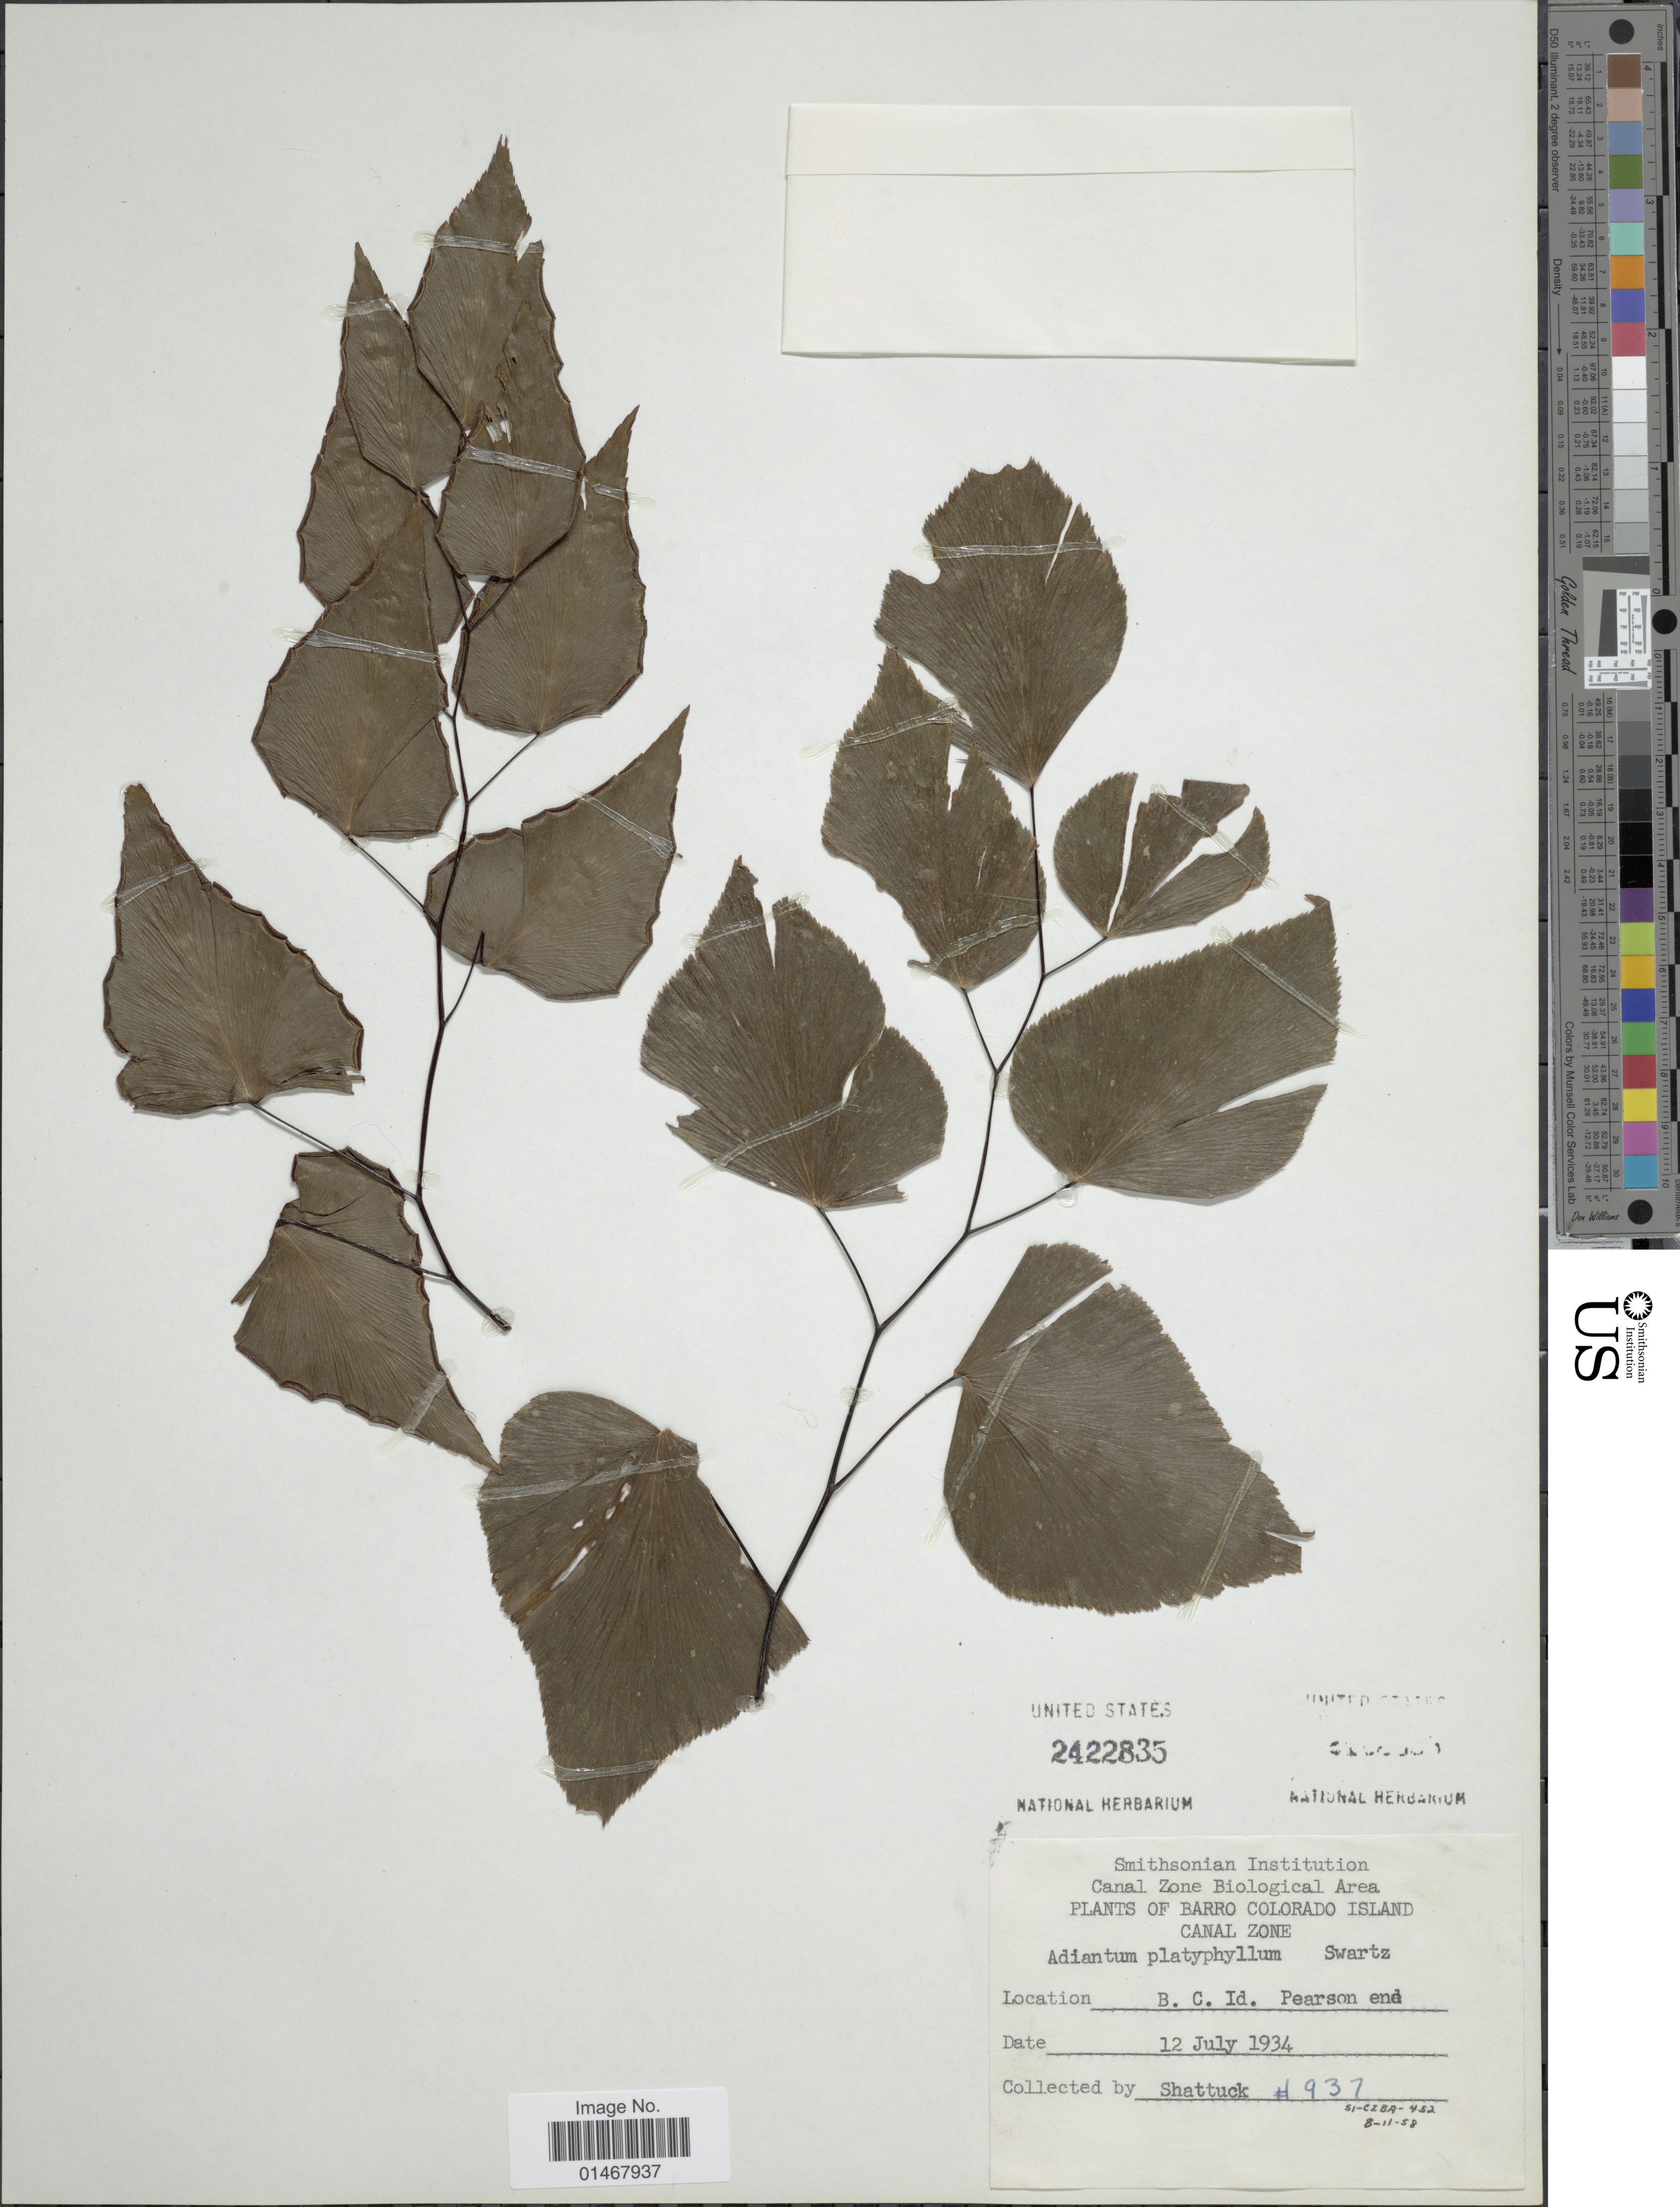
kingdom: Plantae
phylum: Tracheophyta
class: Polypodiopsida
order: Polypodiales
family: Pteridaceae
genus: Adiantum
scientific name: Adiantum seemannii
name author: Hook.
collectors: Shattuck, --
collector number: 937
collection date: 1934-07-12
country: Panama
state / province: Panamá Oeste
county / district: Canal Zone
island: Barro Colorado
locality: Barro Colorado Island, Canal Zone, B.C. Id. Pearson ene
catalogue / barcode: US 2422835